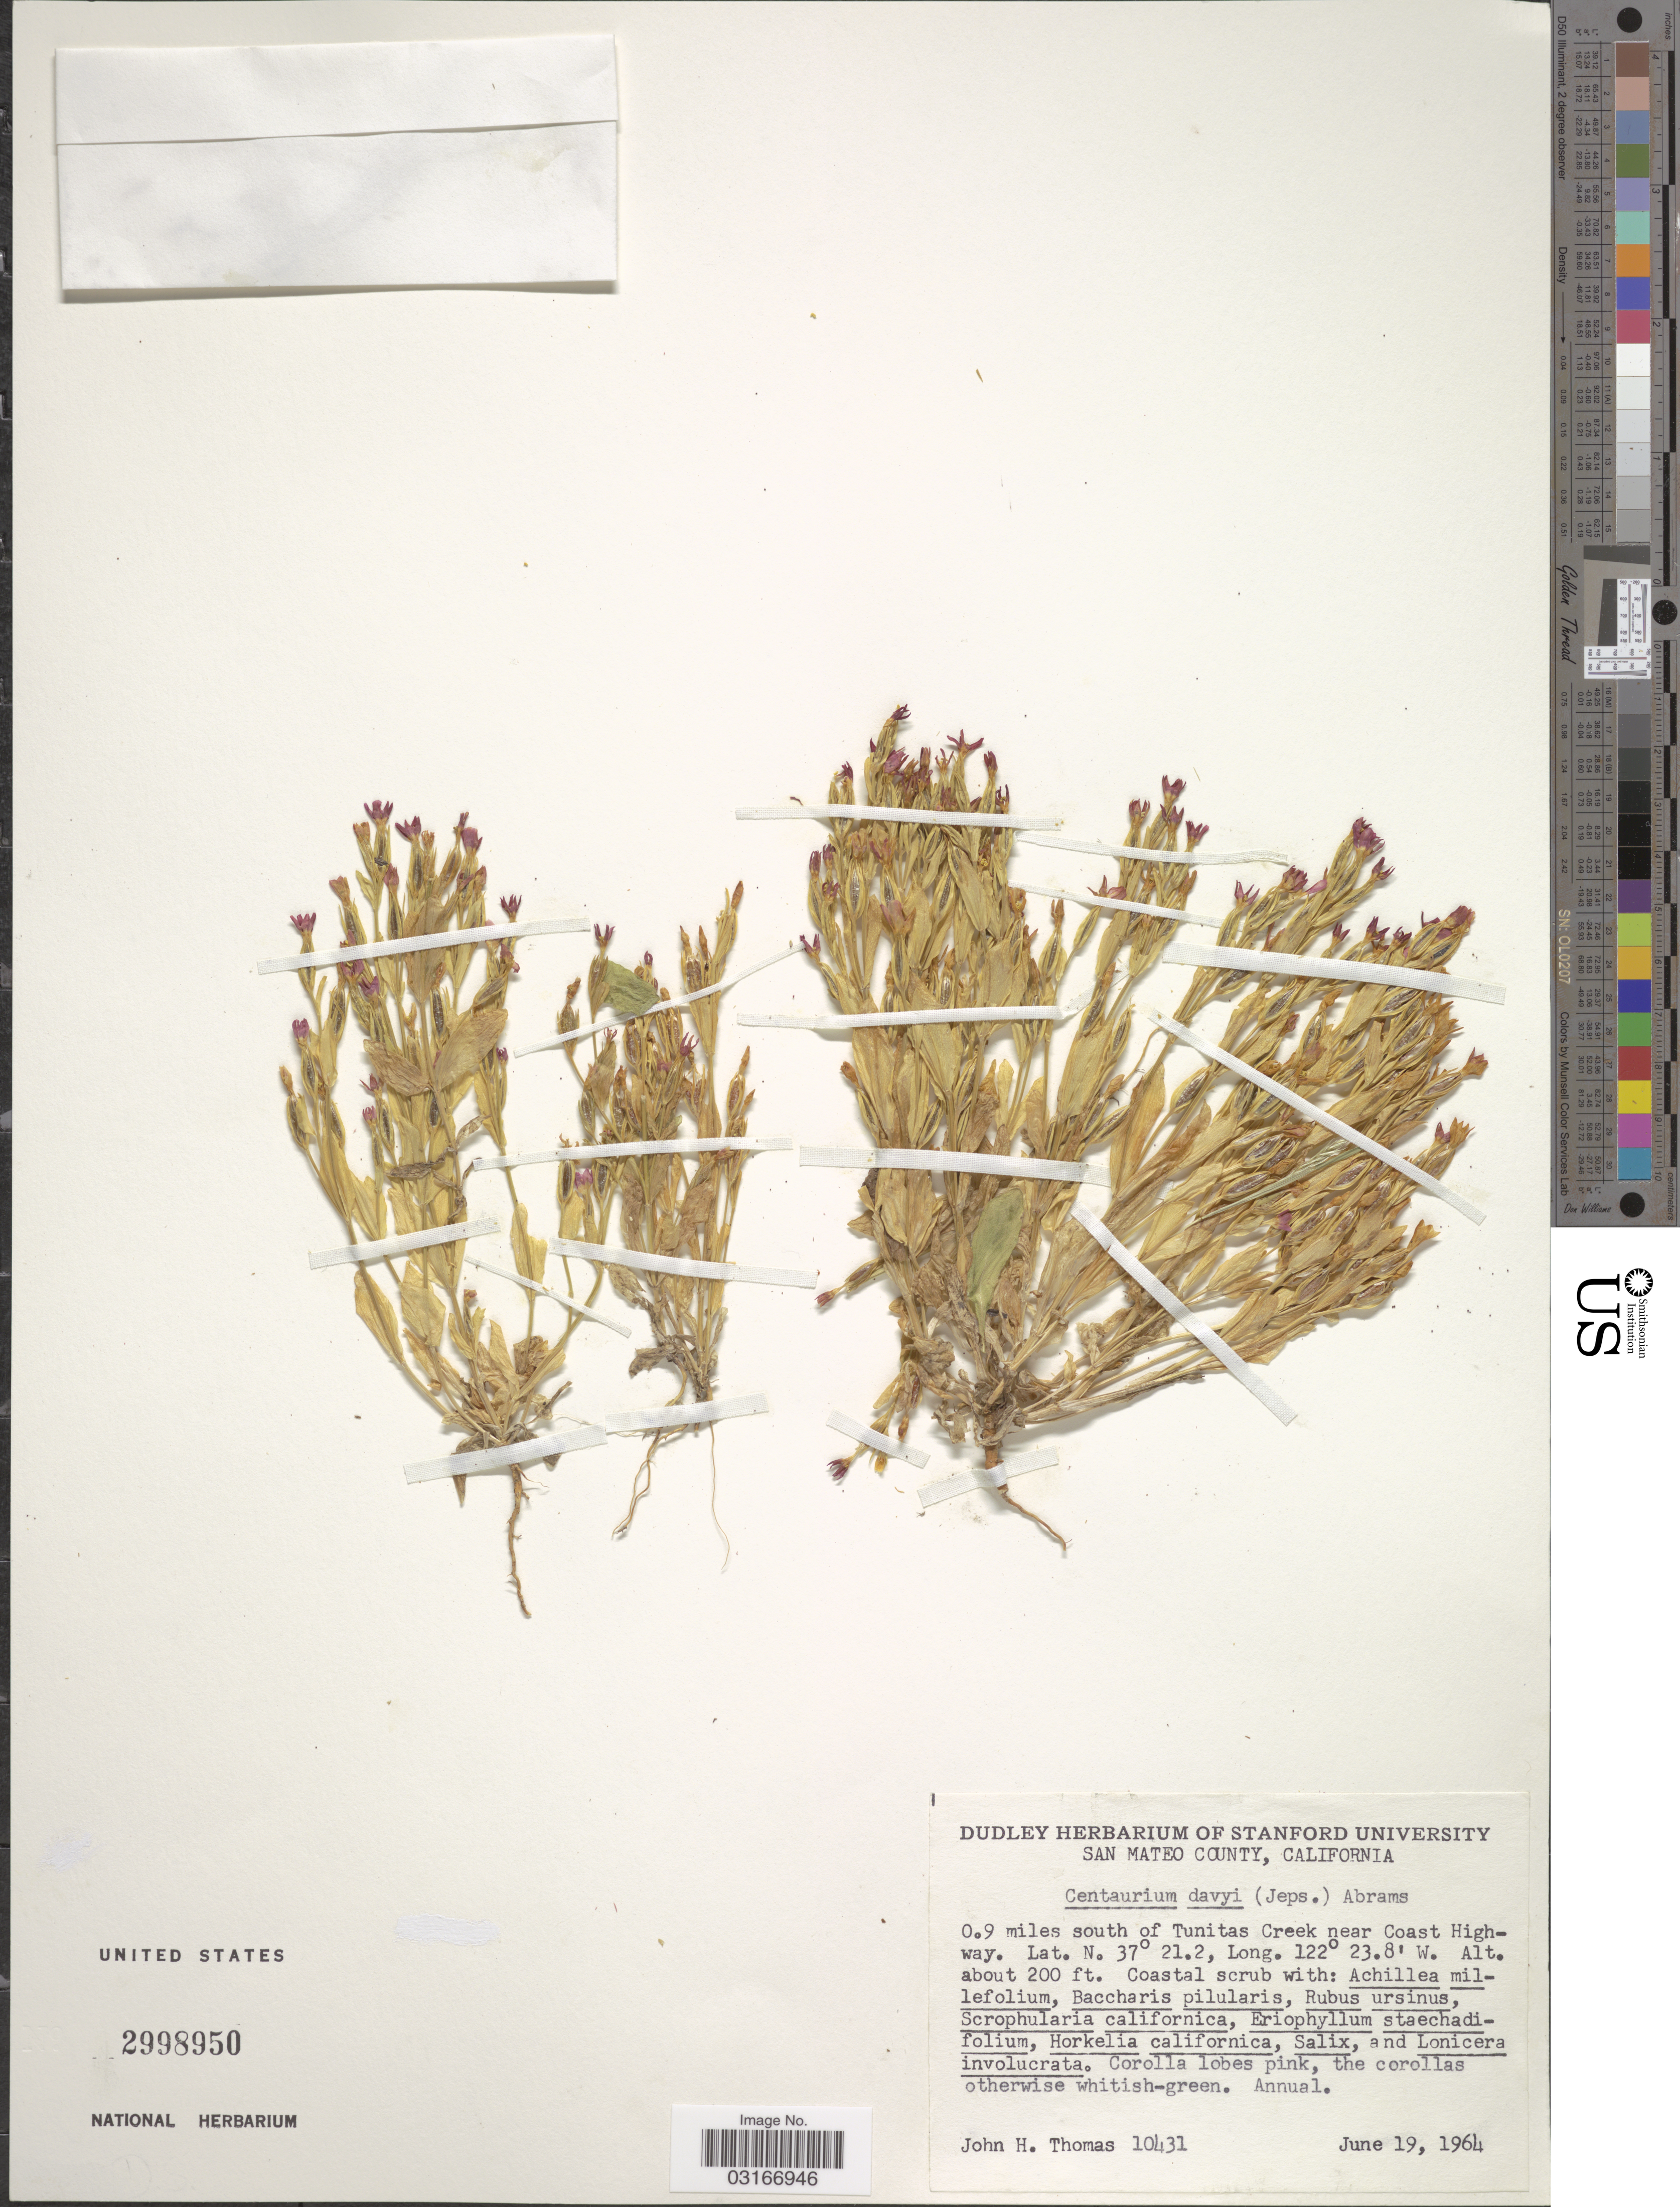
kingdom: Plantae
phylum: Tracheophyta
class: Magnoliopsida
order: Gentianales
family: Gentianaceae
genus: Centaurium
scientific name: Centaurium davyi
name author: (Jeps.) Abrams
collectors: J. H. Thomas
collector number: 10431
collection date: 1964-06-19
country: United States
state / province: California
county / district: San Mateo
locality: San Mateo County, 0.9 miles south of Tunitas Creek near Coast Highway.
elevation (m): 61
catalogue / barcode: US 2998950